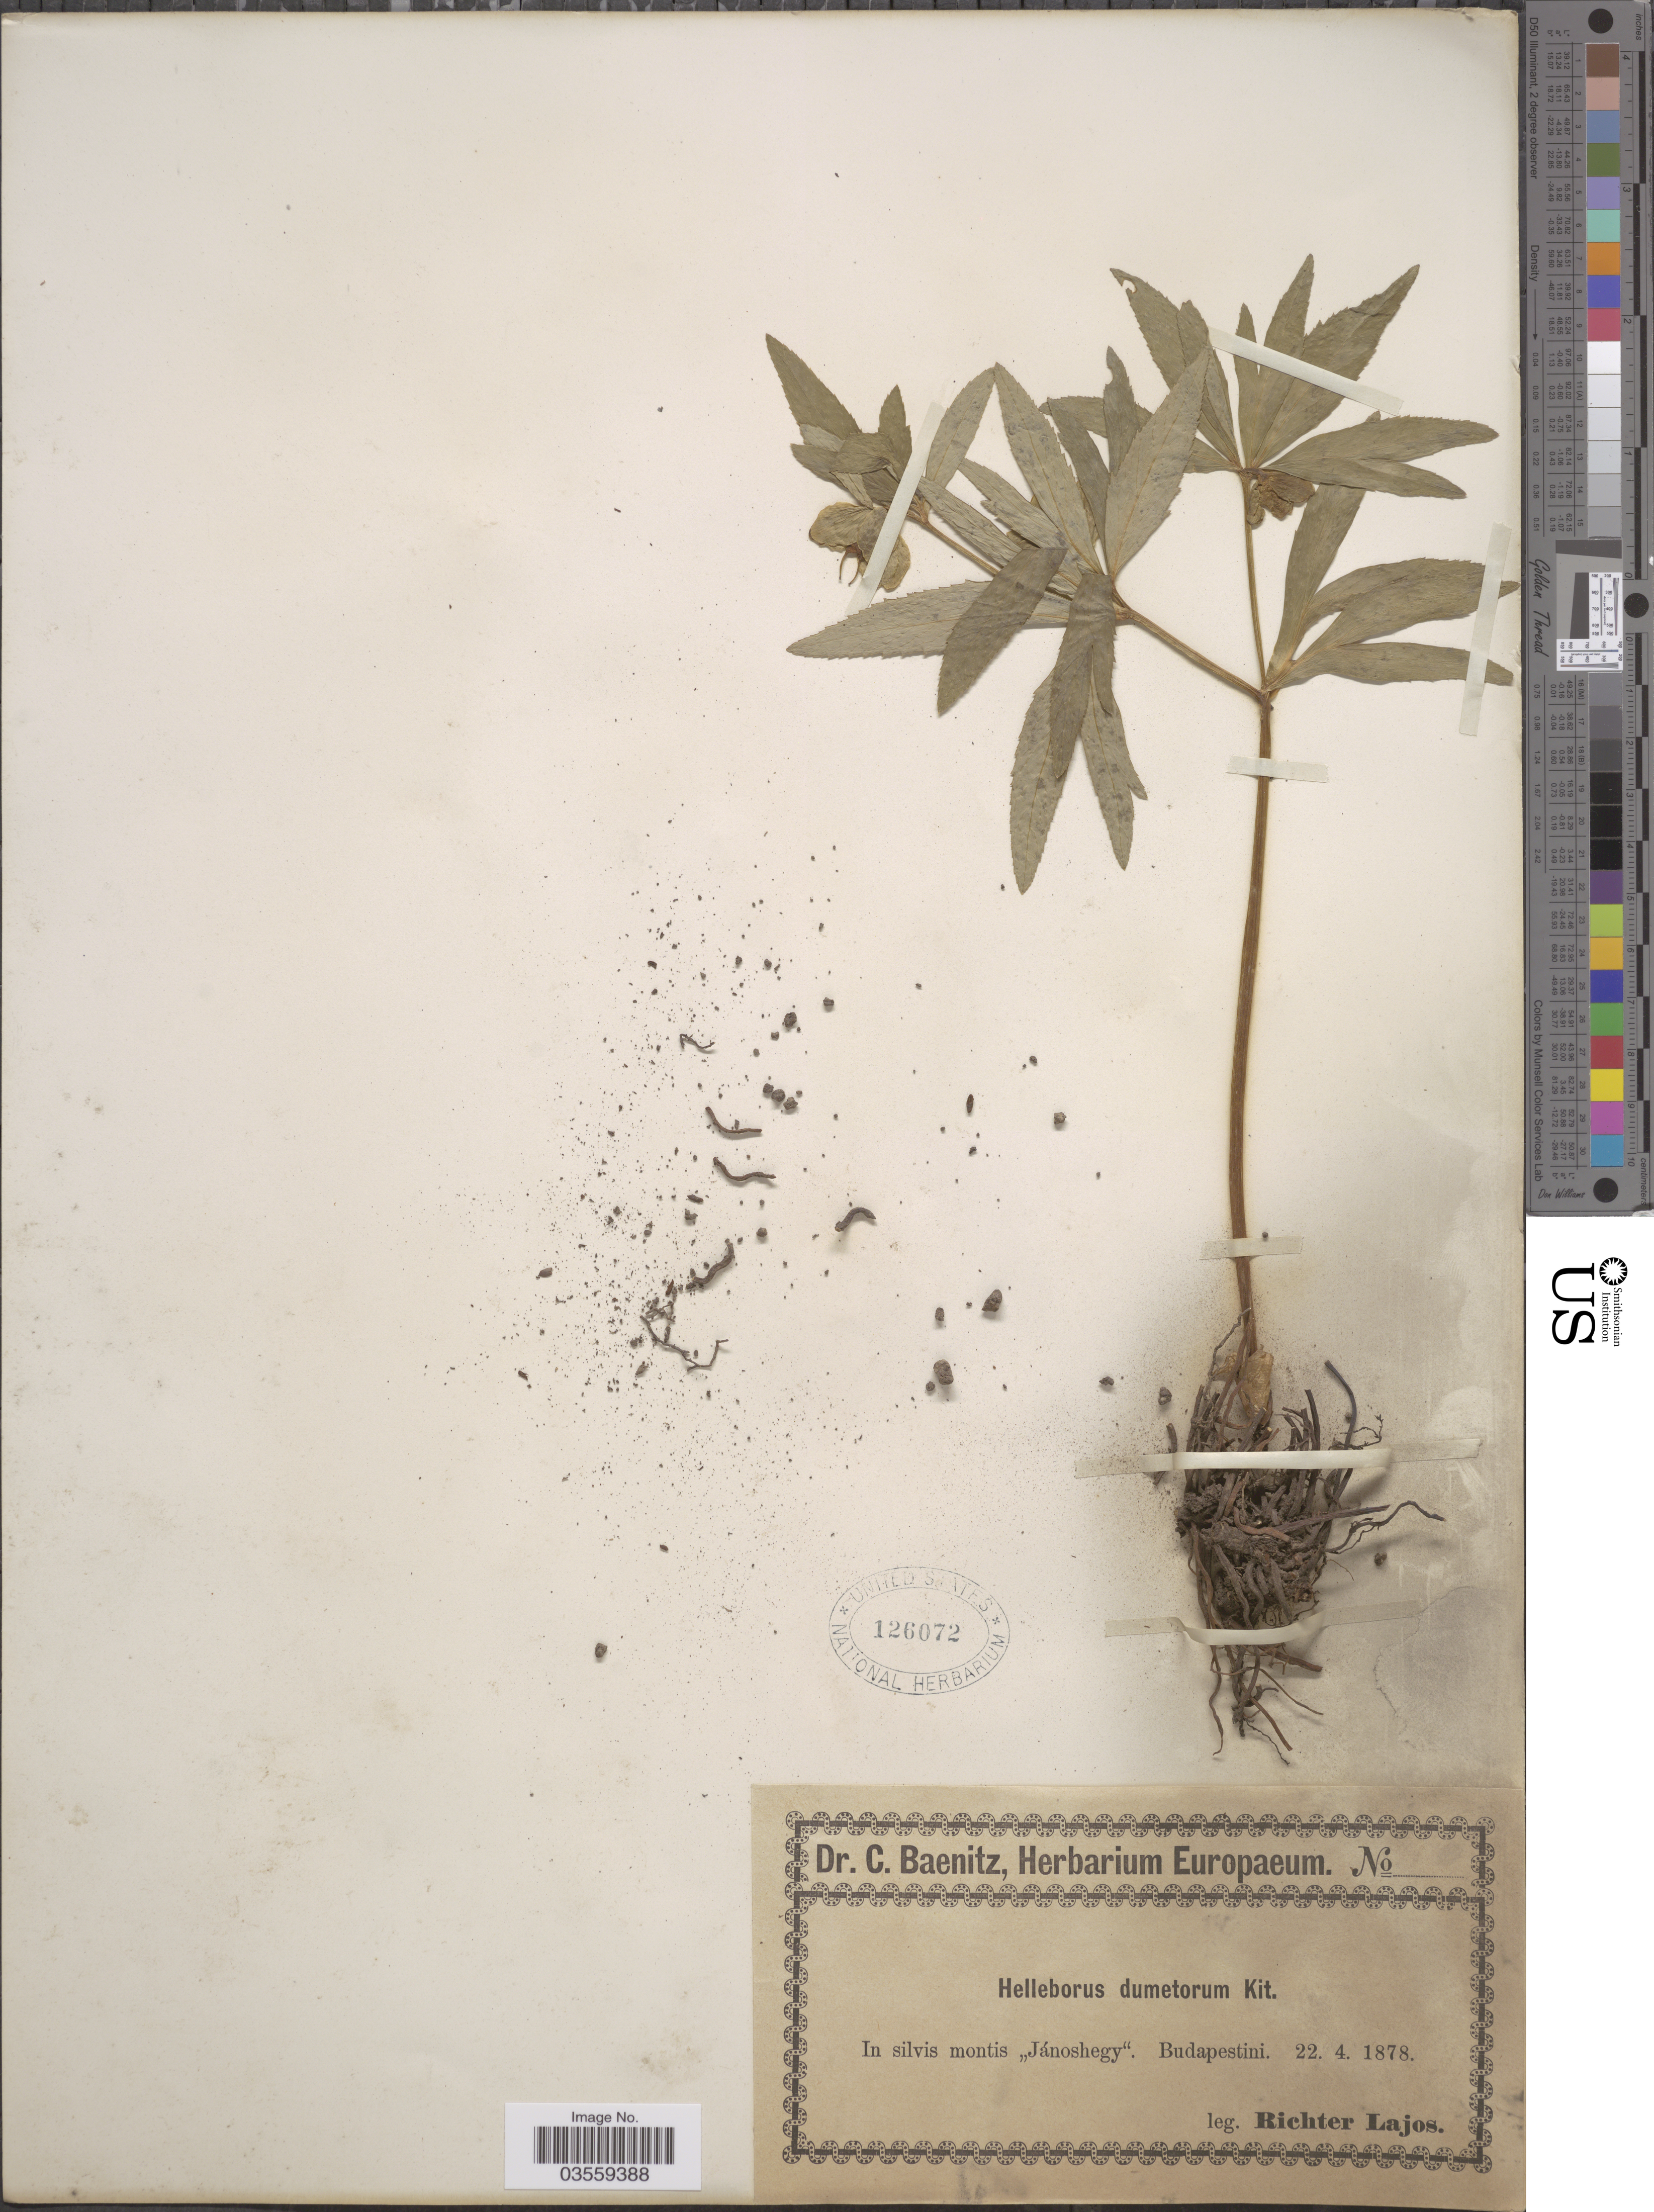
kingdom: Plantae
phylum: Tracheophyta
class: Magnoliopsida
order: Ranunculales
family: Ranunculaceae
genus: Helleborus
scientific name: Helleborus dumetorum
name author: Waldst. & Kit. ex Willd.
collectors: R. Lajos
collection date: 1878-04-22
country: Hungary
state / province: Budapest, Capital District of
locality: In silvis montis "Jánoshegy". Budapestini.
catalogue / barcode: US 126072